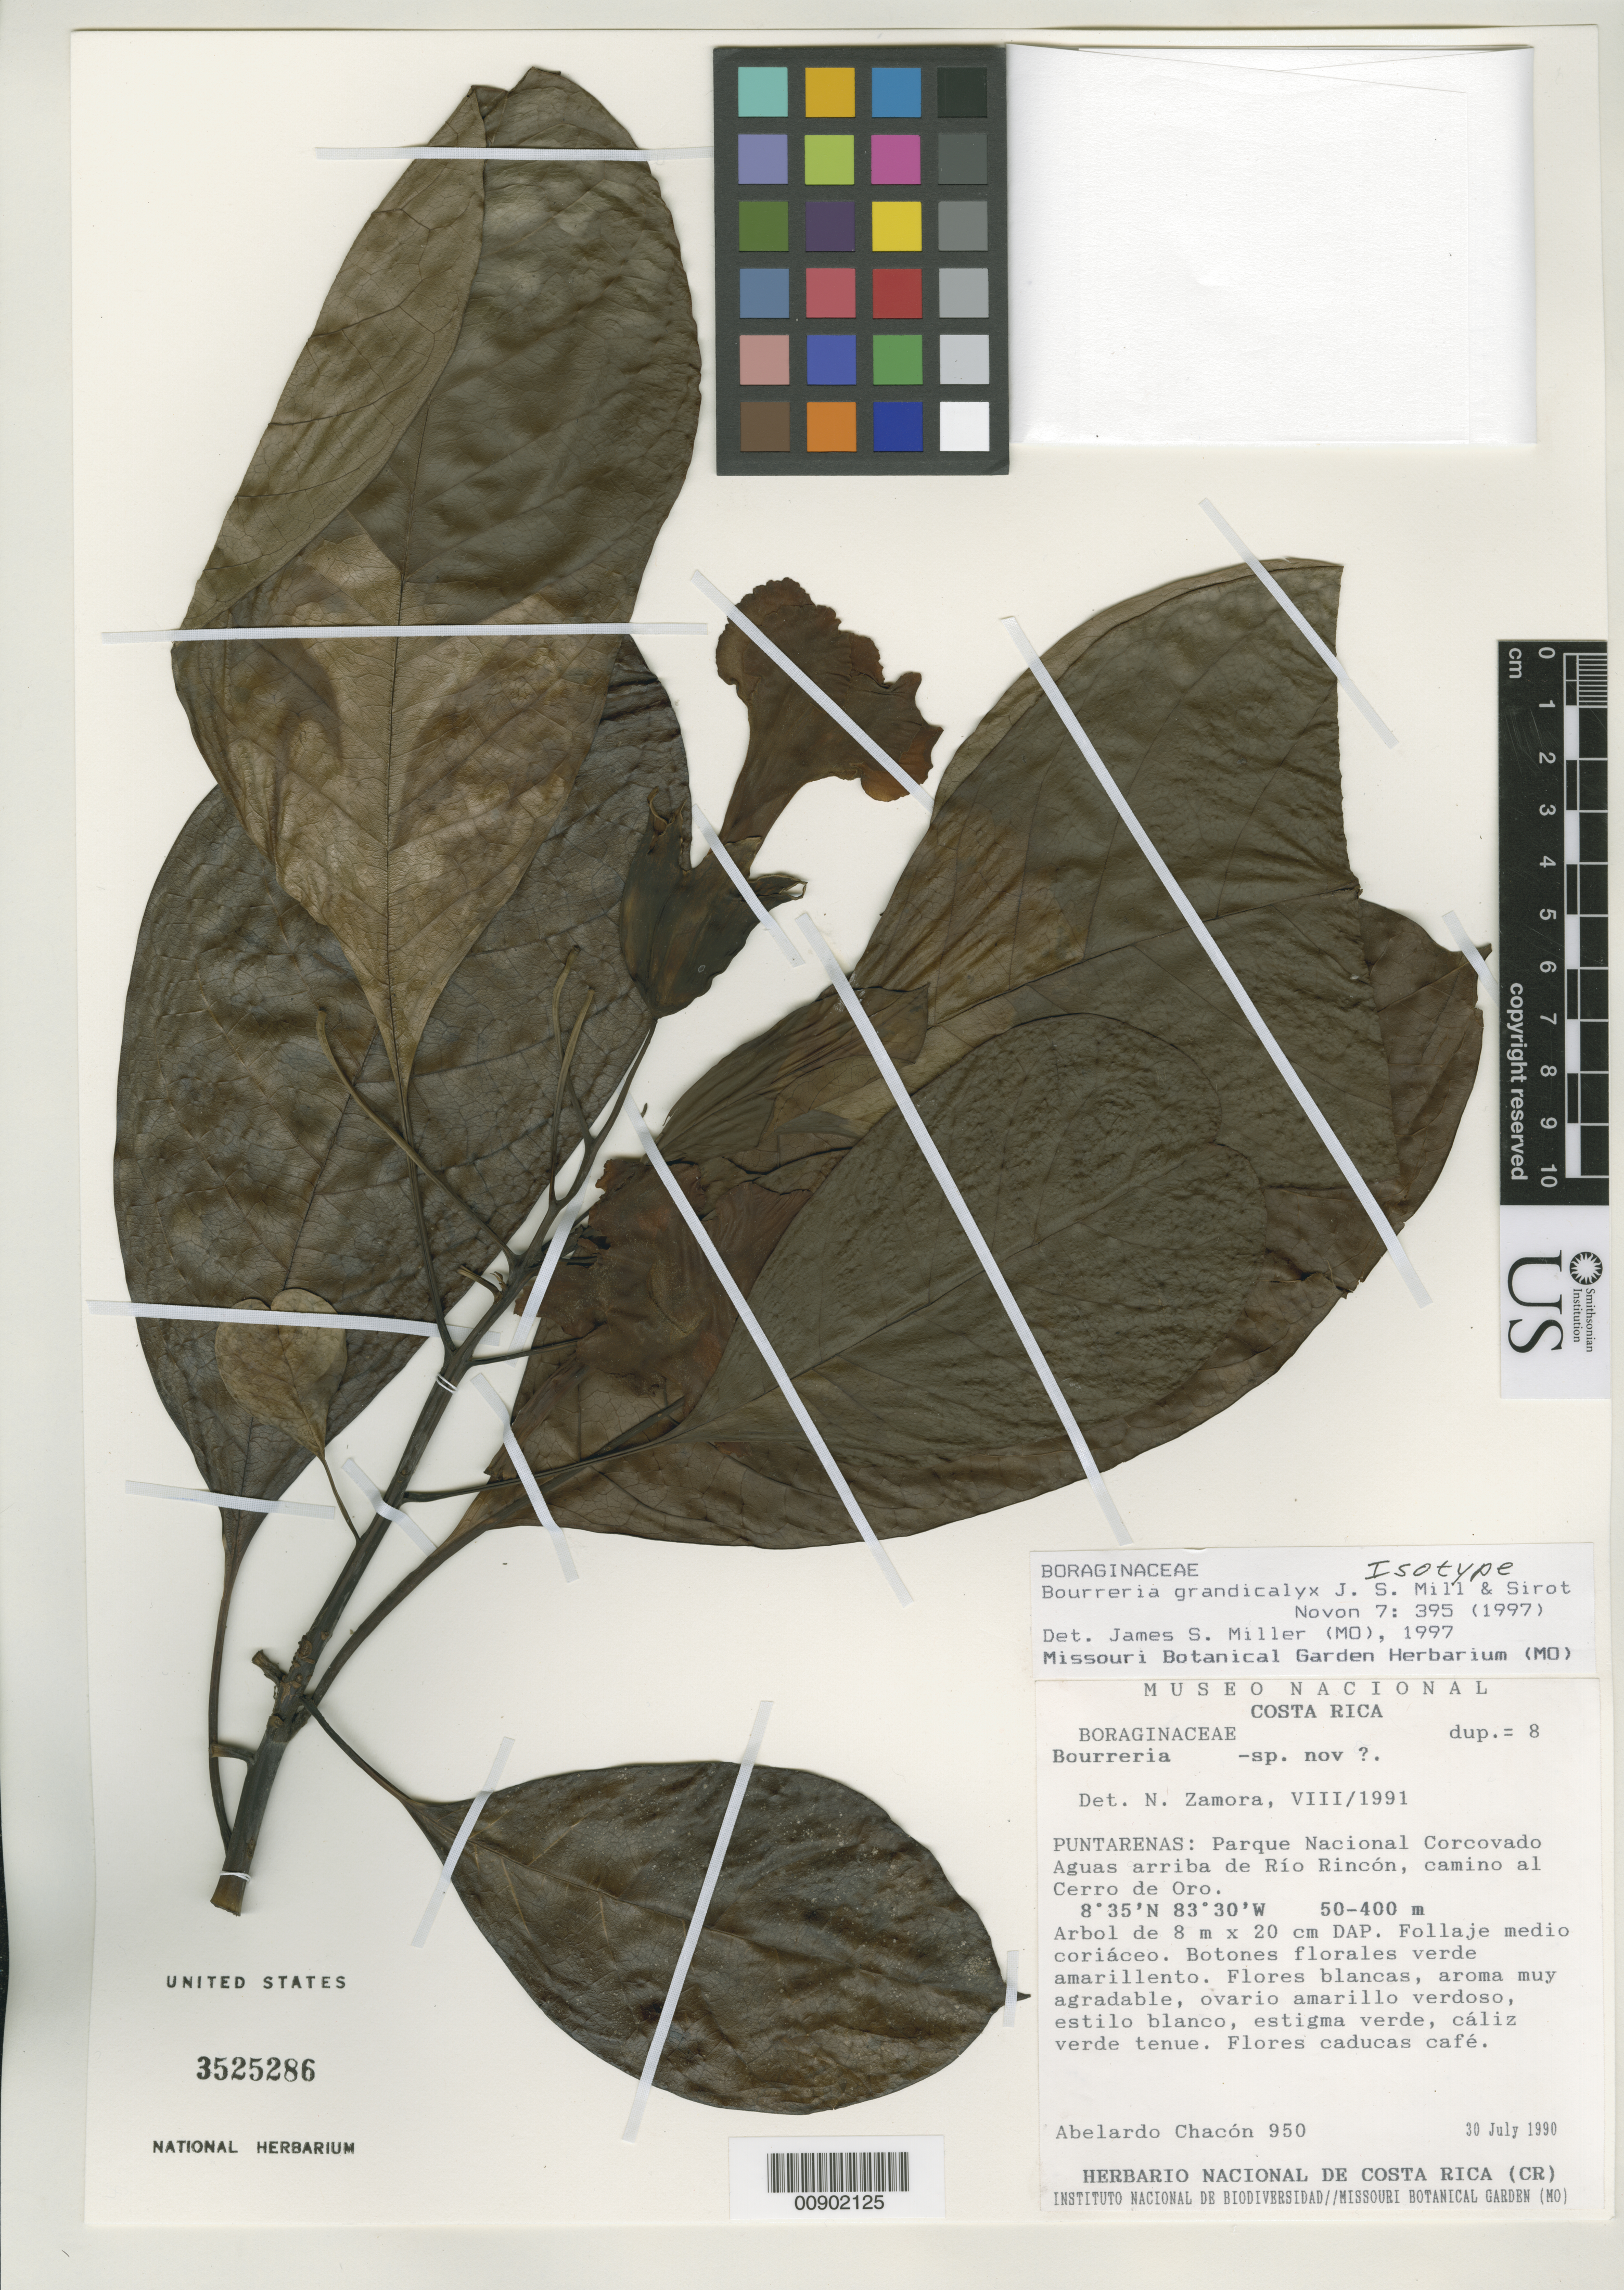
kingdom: Plantae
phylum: Tracheophyta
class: Magnoliopsida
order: Boraginales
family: Ehretiaceae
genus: Bourreria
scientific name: Bourreria grandicalyx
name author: J.S. Mill. & Sirot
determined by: Miller, James S., (MO), Missouri Botanical Garden (UNITED STATES)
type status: Isotype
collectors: A. Chacón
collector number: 950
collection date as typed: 30 Jul 1990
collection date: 1990-07-30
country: Costa Rica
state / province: Puntarenas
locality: Puntarenas: Parque Nacional Corcovado Aguas arrriba de Río Rincón, camino al Cerro de Oro.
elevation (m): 50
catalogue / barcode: US 3525286